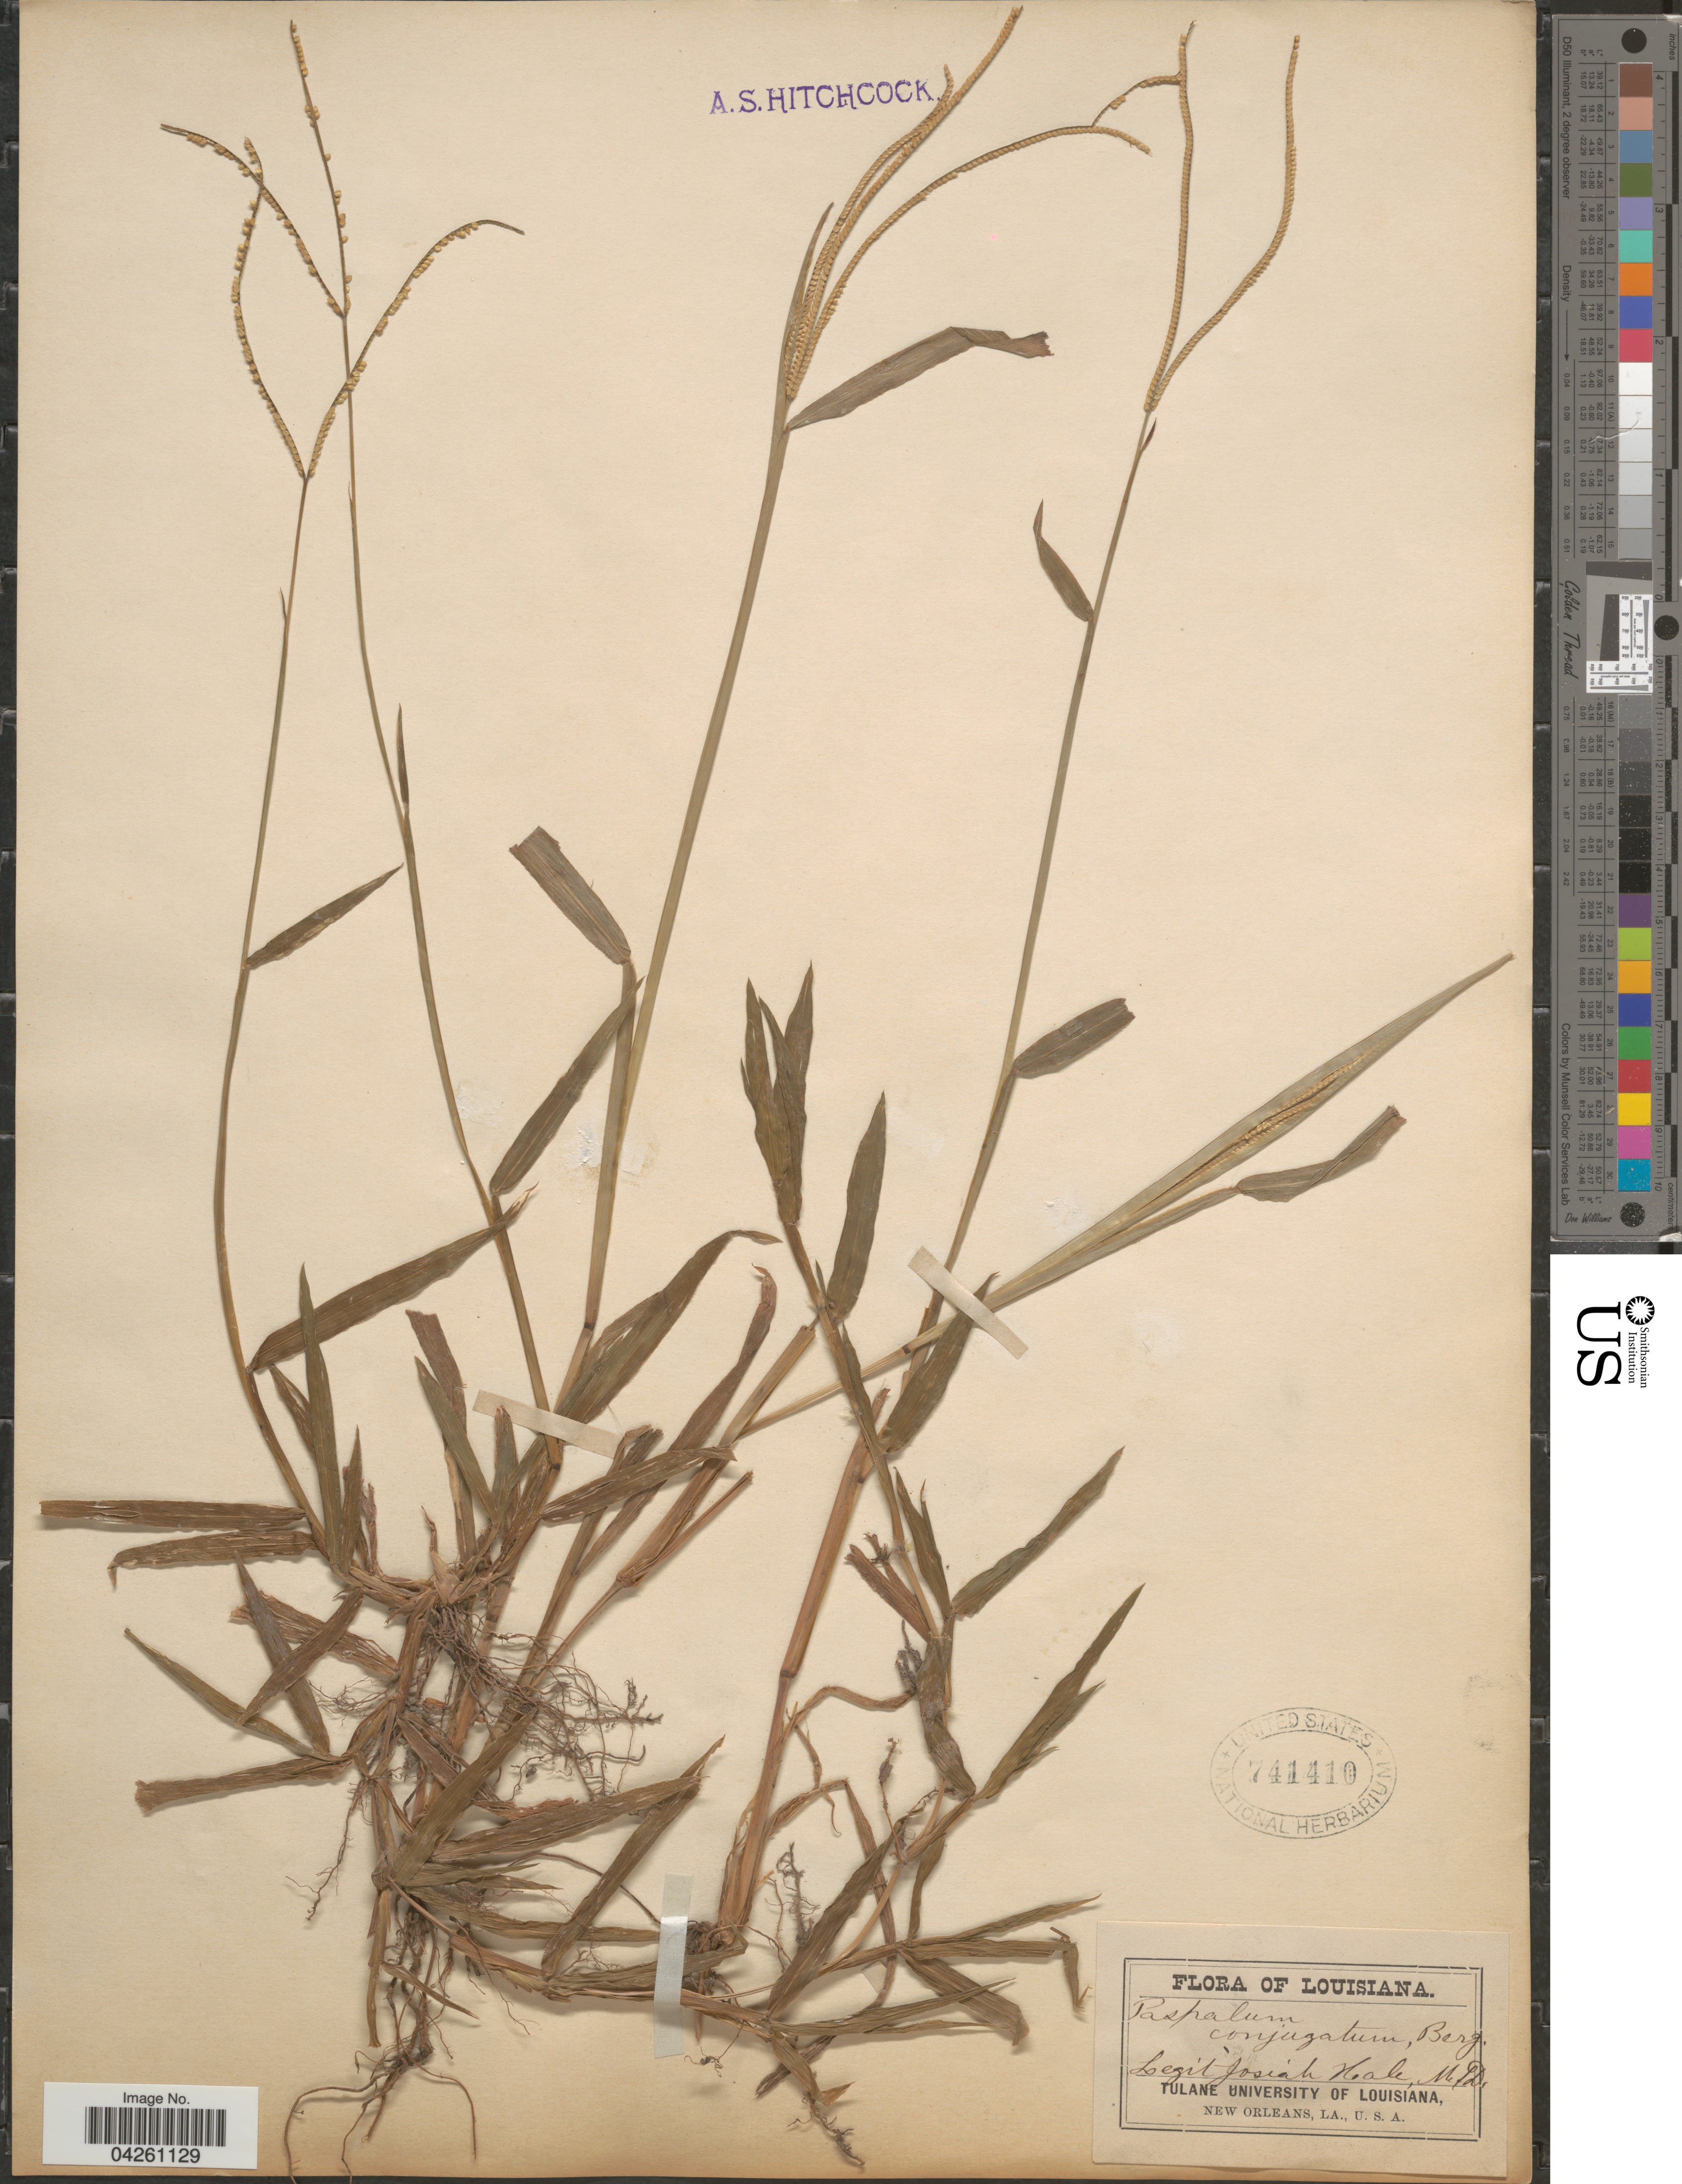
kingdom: Plantae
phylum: Tracheophyta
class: Liliopsida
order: Poales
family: Poaceae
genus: Paspalum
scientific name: Paspalum conjugatum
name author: P.J. Bergius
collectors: J. Hale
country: United States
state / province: Louisiana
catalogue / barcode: US 741410